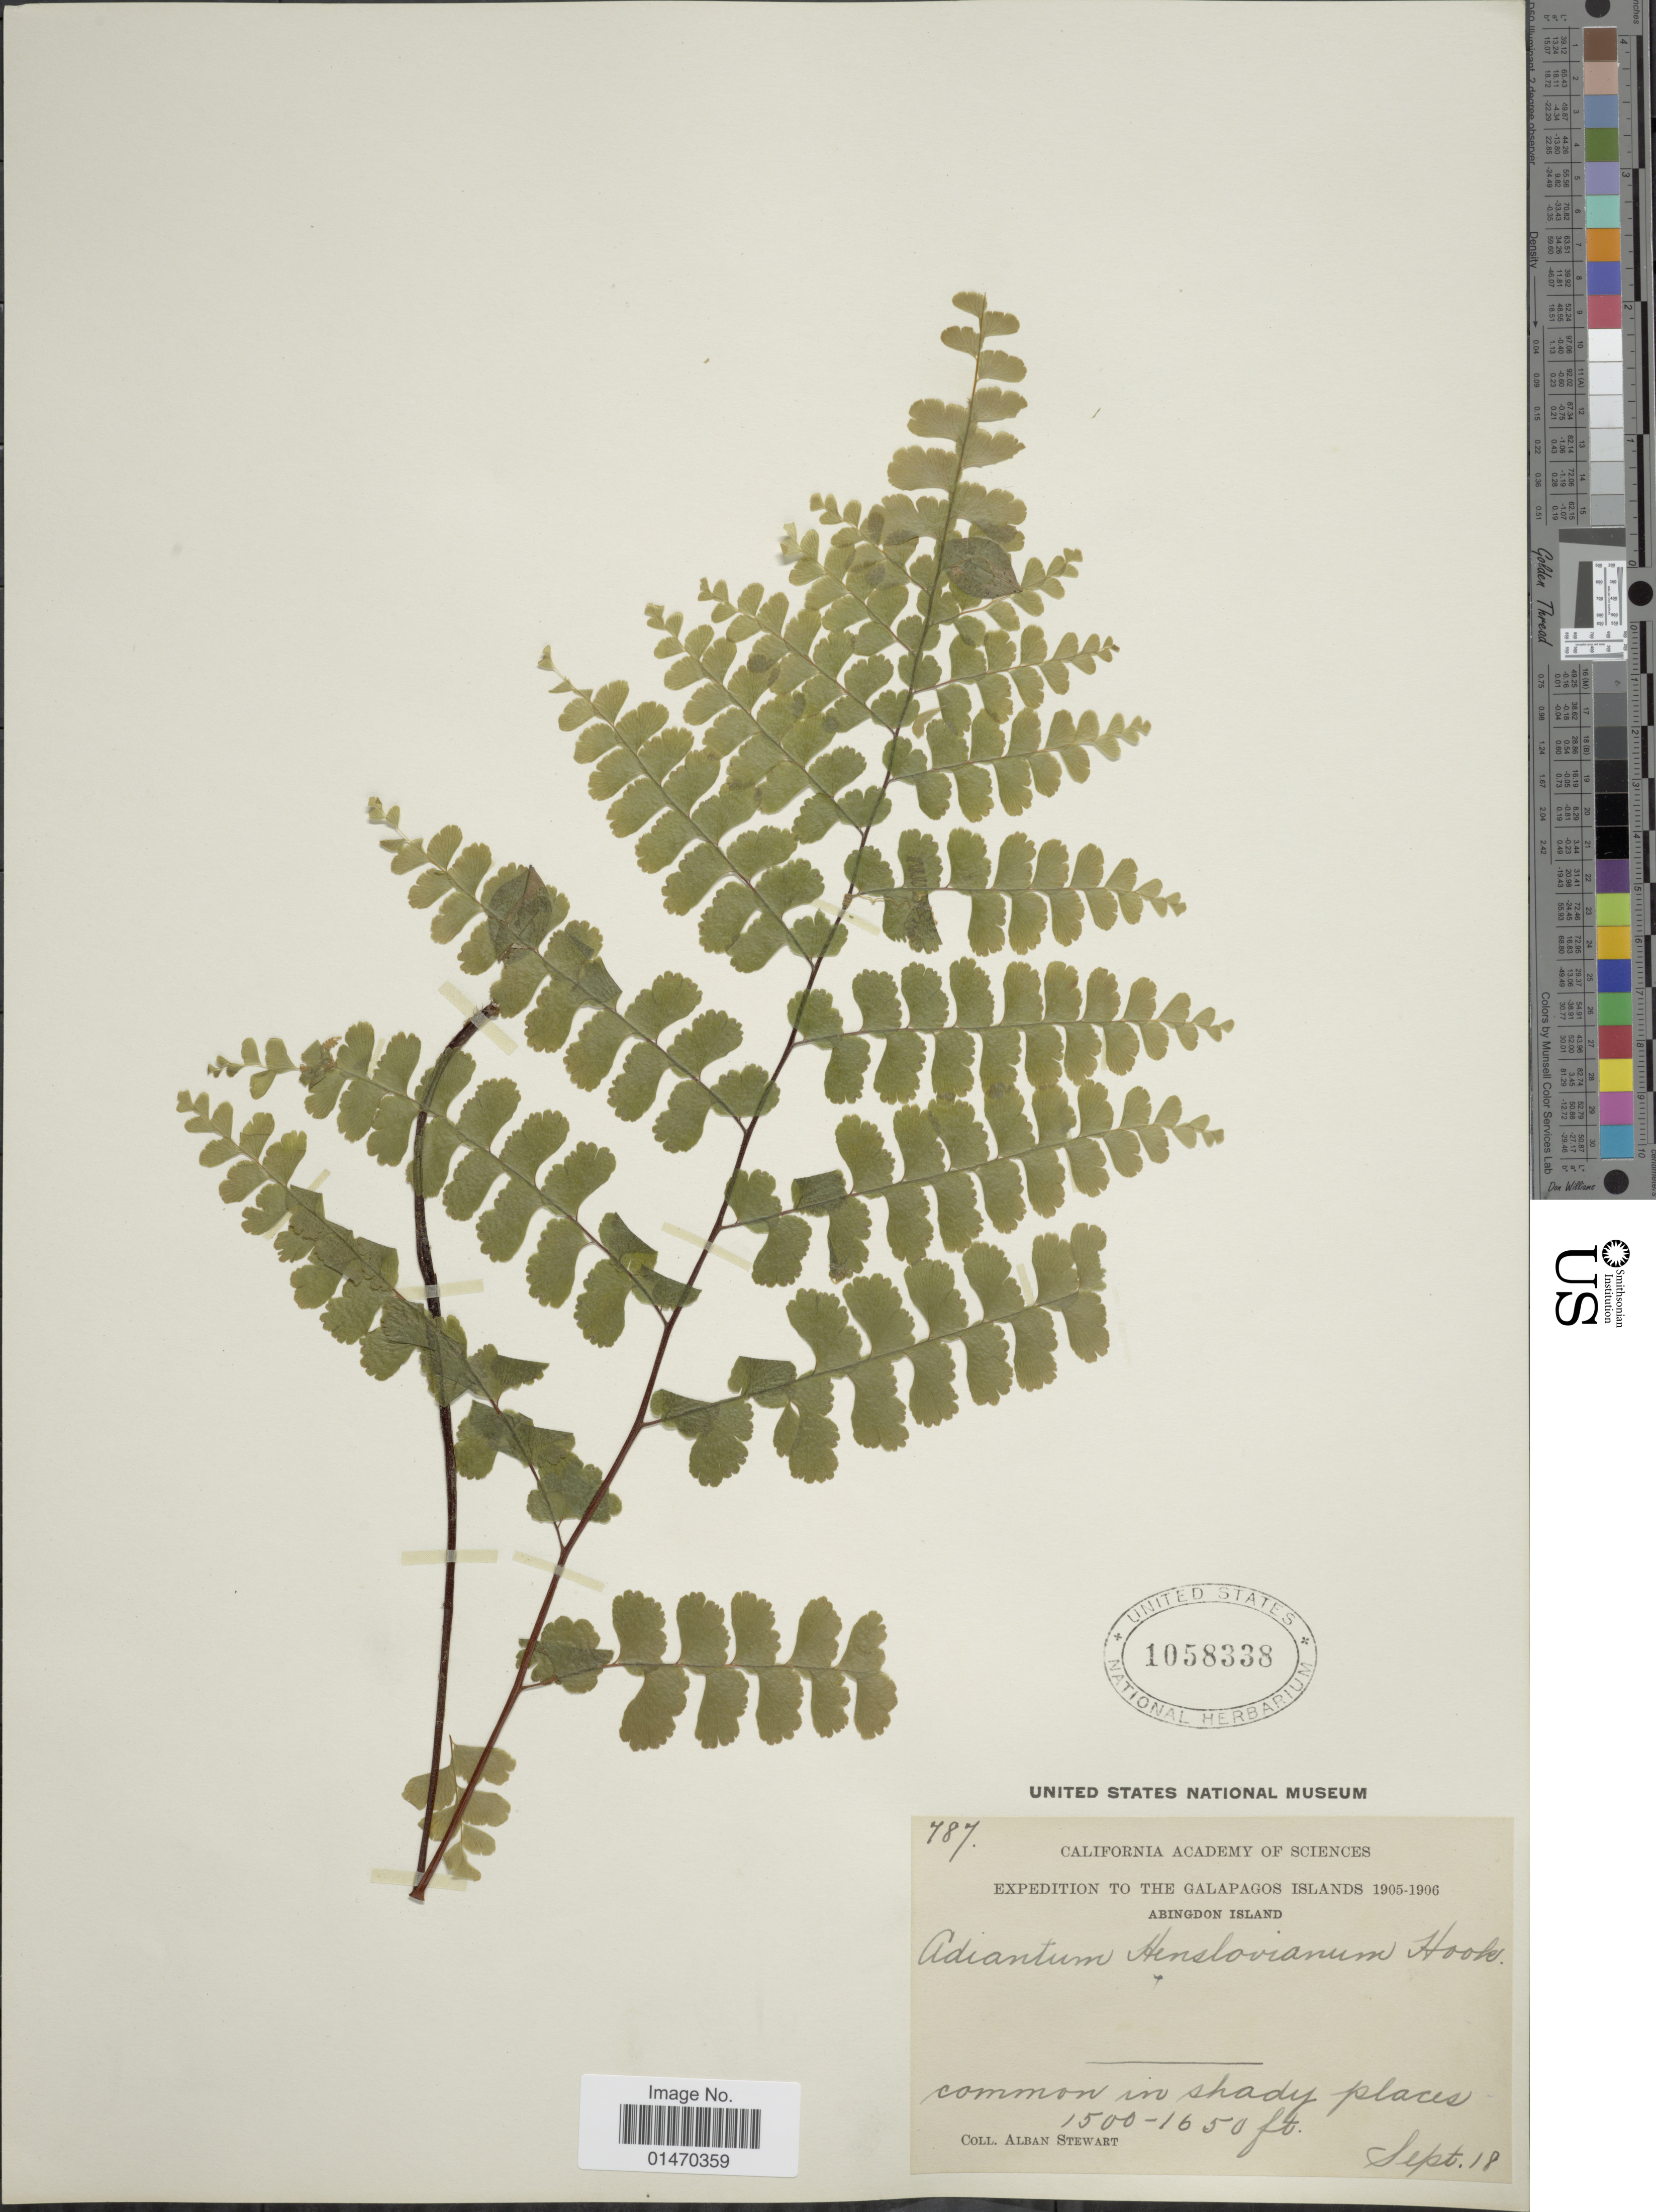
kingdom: Plantae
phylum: Tracheophyta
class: Polypodiopsida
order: Polypodiales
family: Pteridaceae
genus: Adiantum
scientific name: Adiantum henslovianum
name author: Hook. f.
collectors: A. Stewart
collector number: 787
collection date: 1905-09-18/1906-09-18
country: Ecuador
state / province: Colón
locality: The Galapagos Islands. Abingdon Island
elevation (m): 457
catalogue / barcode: US 1058338